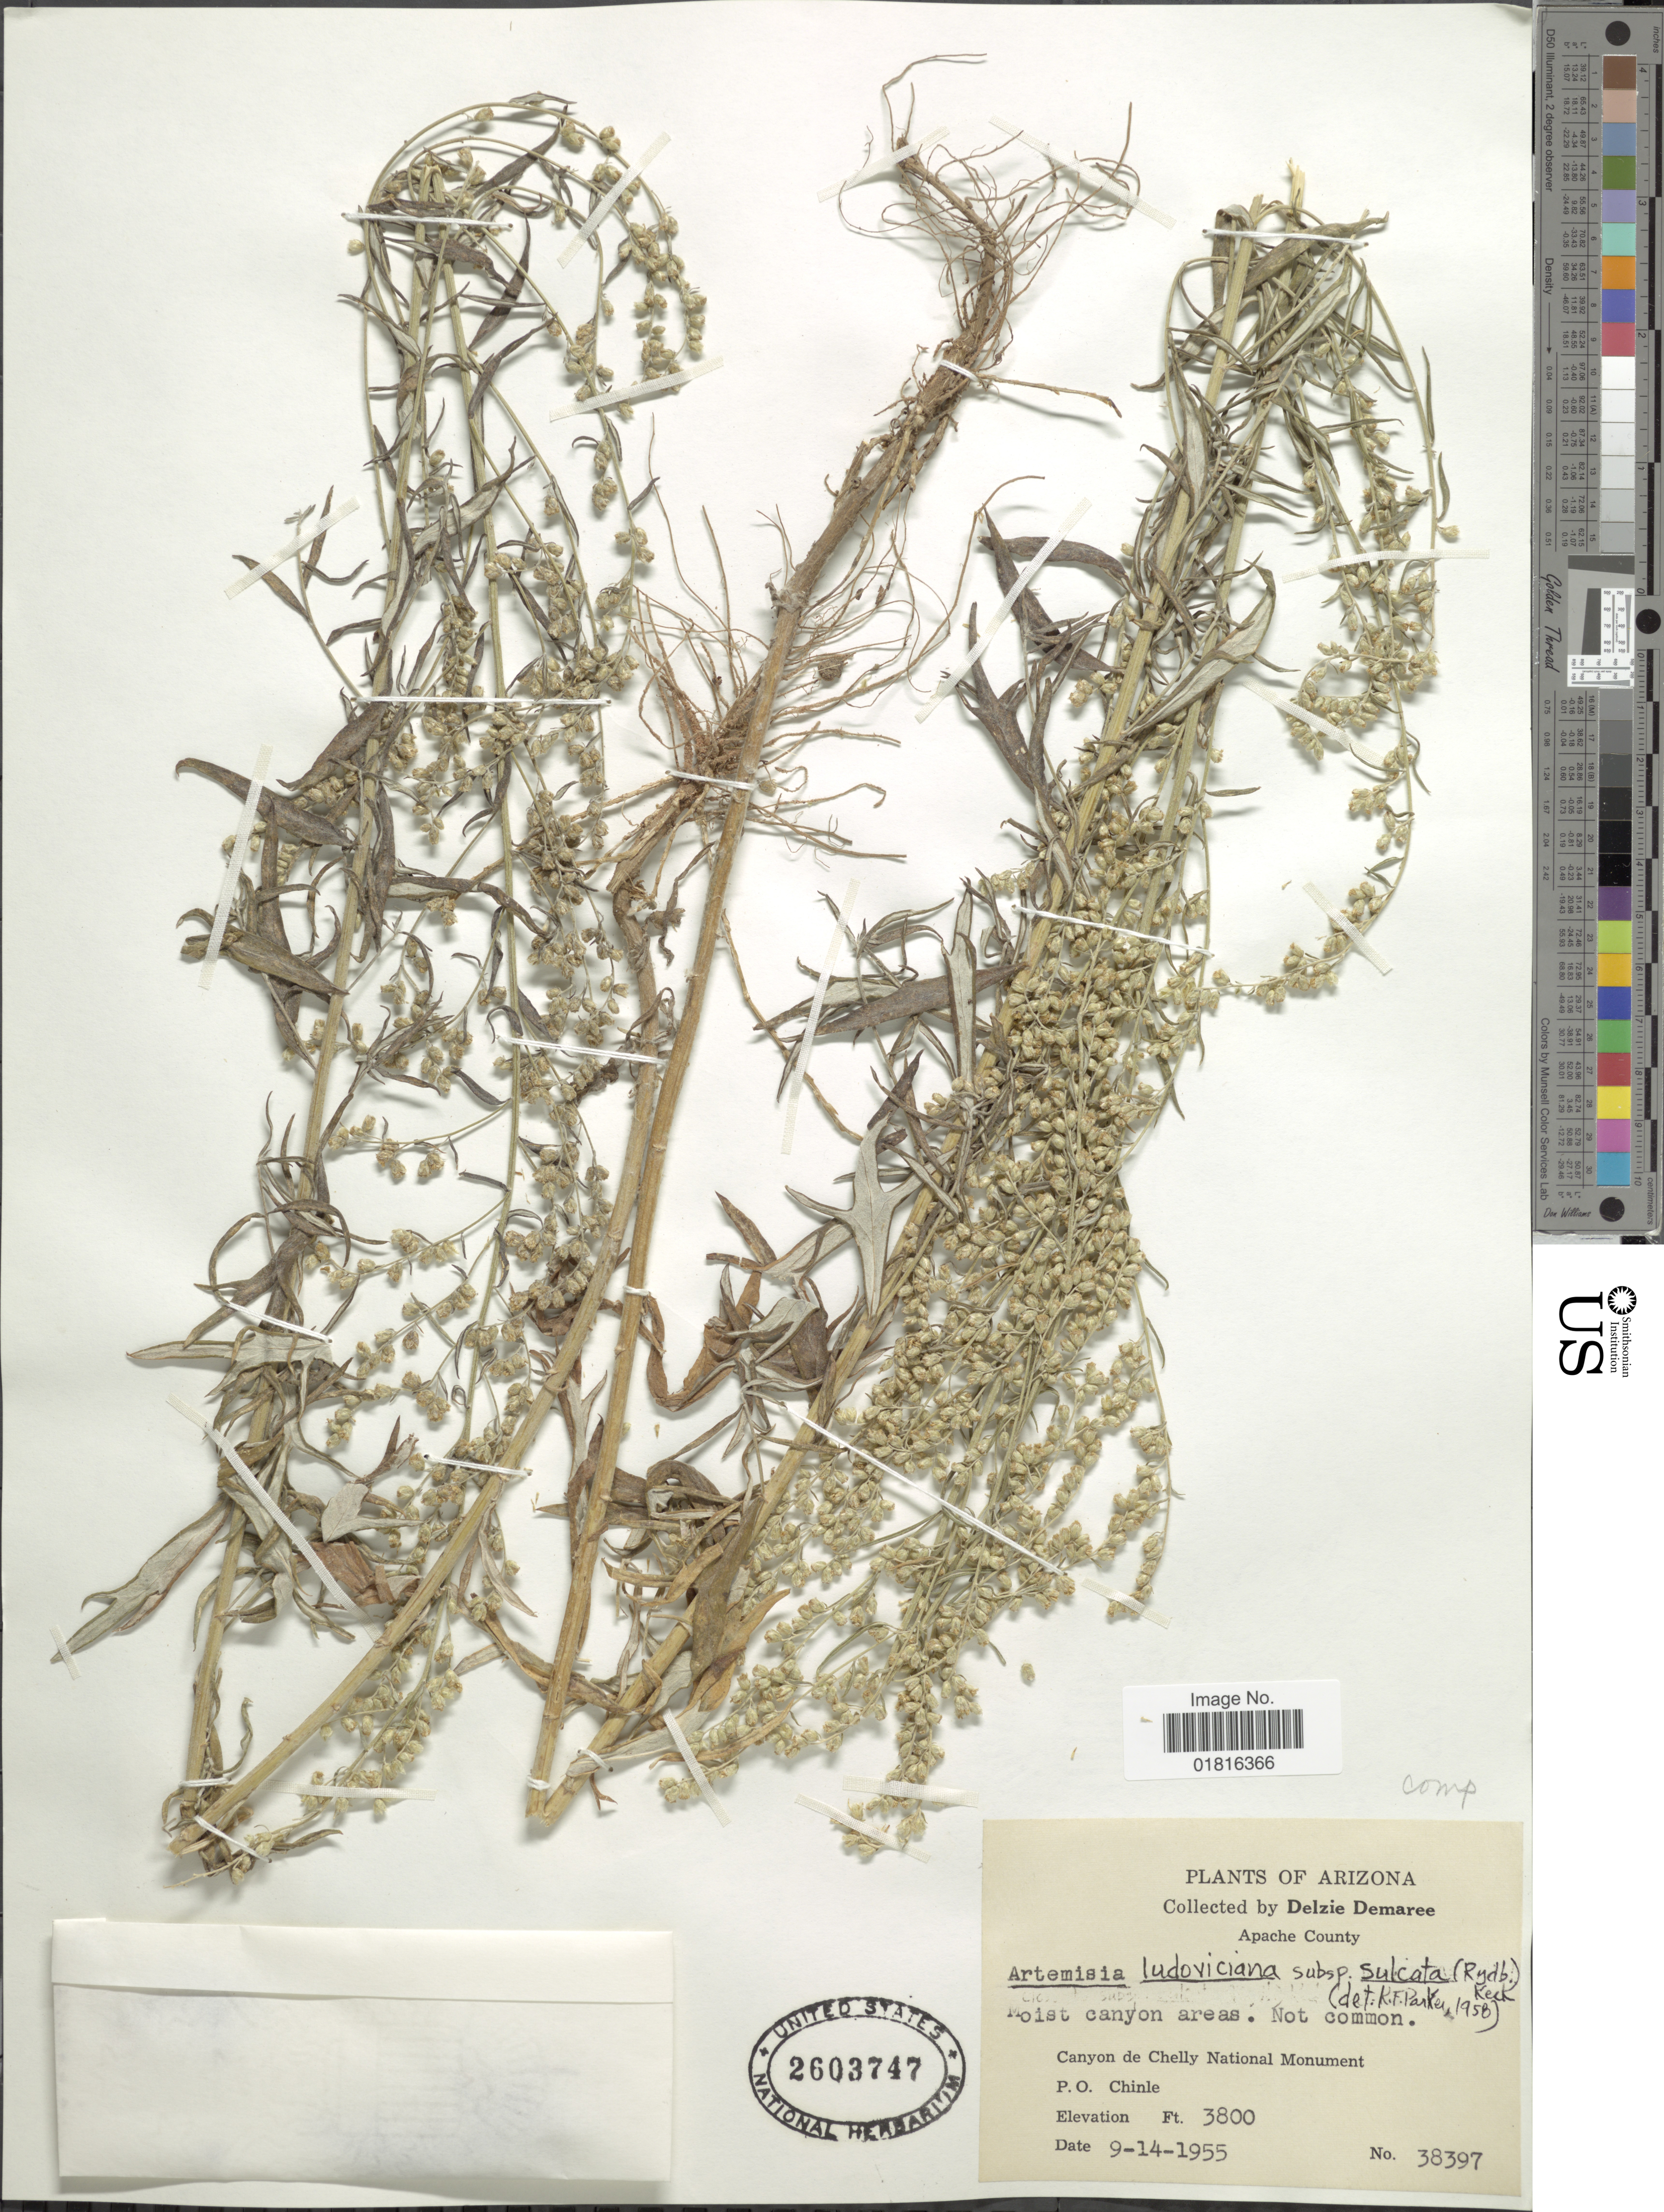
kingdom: Plantae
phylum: Tracheophyta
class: Magnoliopsida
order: Asterales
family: Asteraceae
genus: Artemisia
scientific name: Artemisia ludoviciana subsp. sulcata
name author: (Rydb.) D.D. Keck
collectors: D. Demaree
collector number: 38397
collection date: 1955-09-14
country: United States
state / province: Arizona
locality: Apache County, Moist canyon areas. Not common, Canyon de Chelly National Monument, P.O. Chinle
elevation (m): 1158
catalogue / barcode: US 2603747